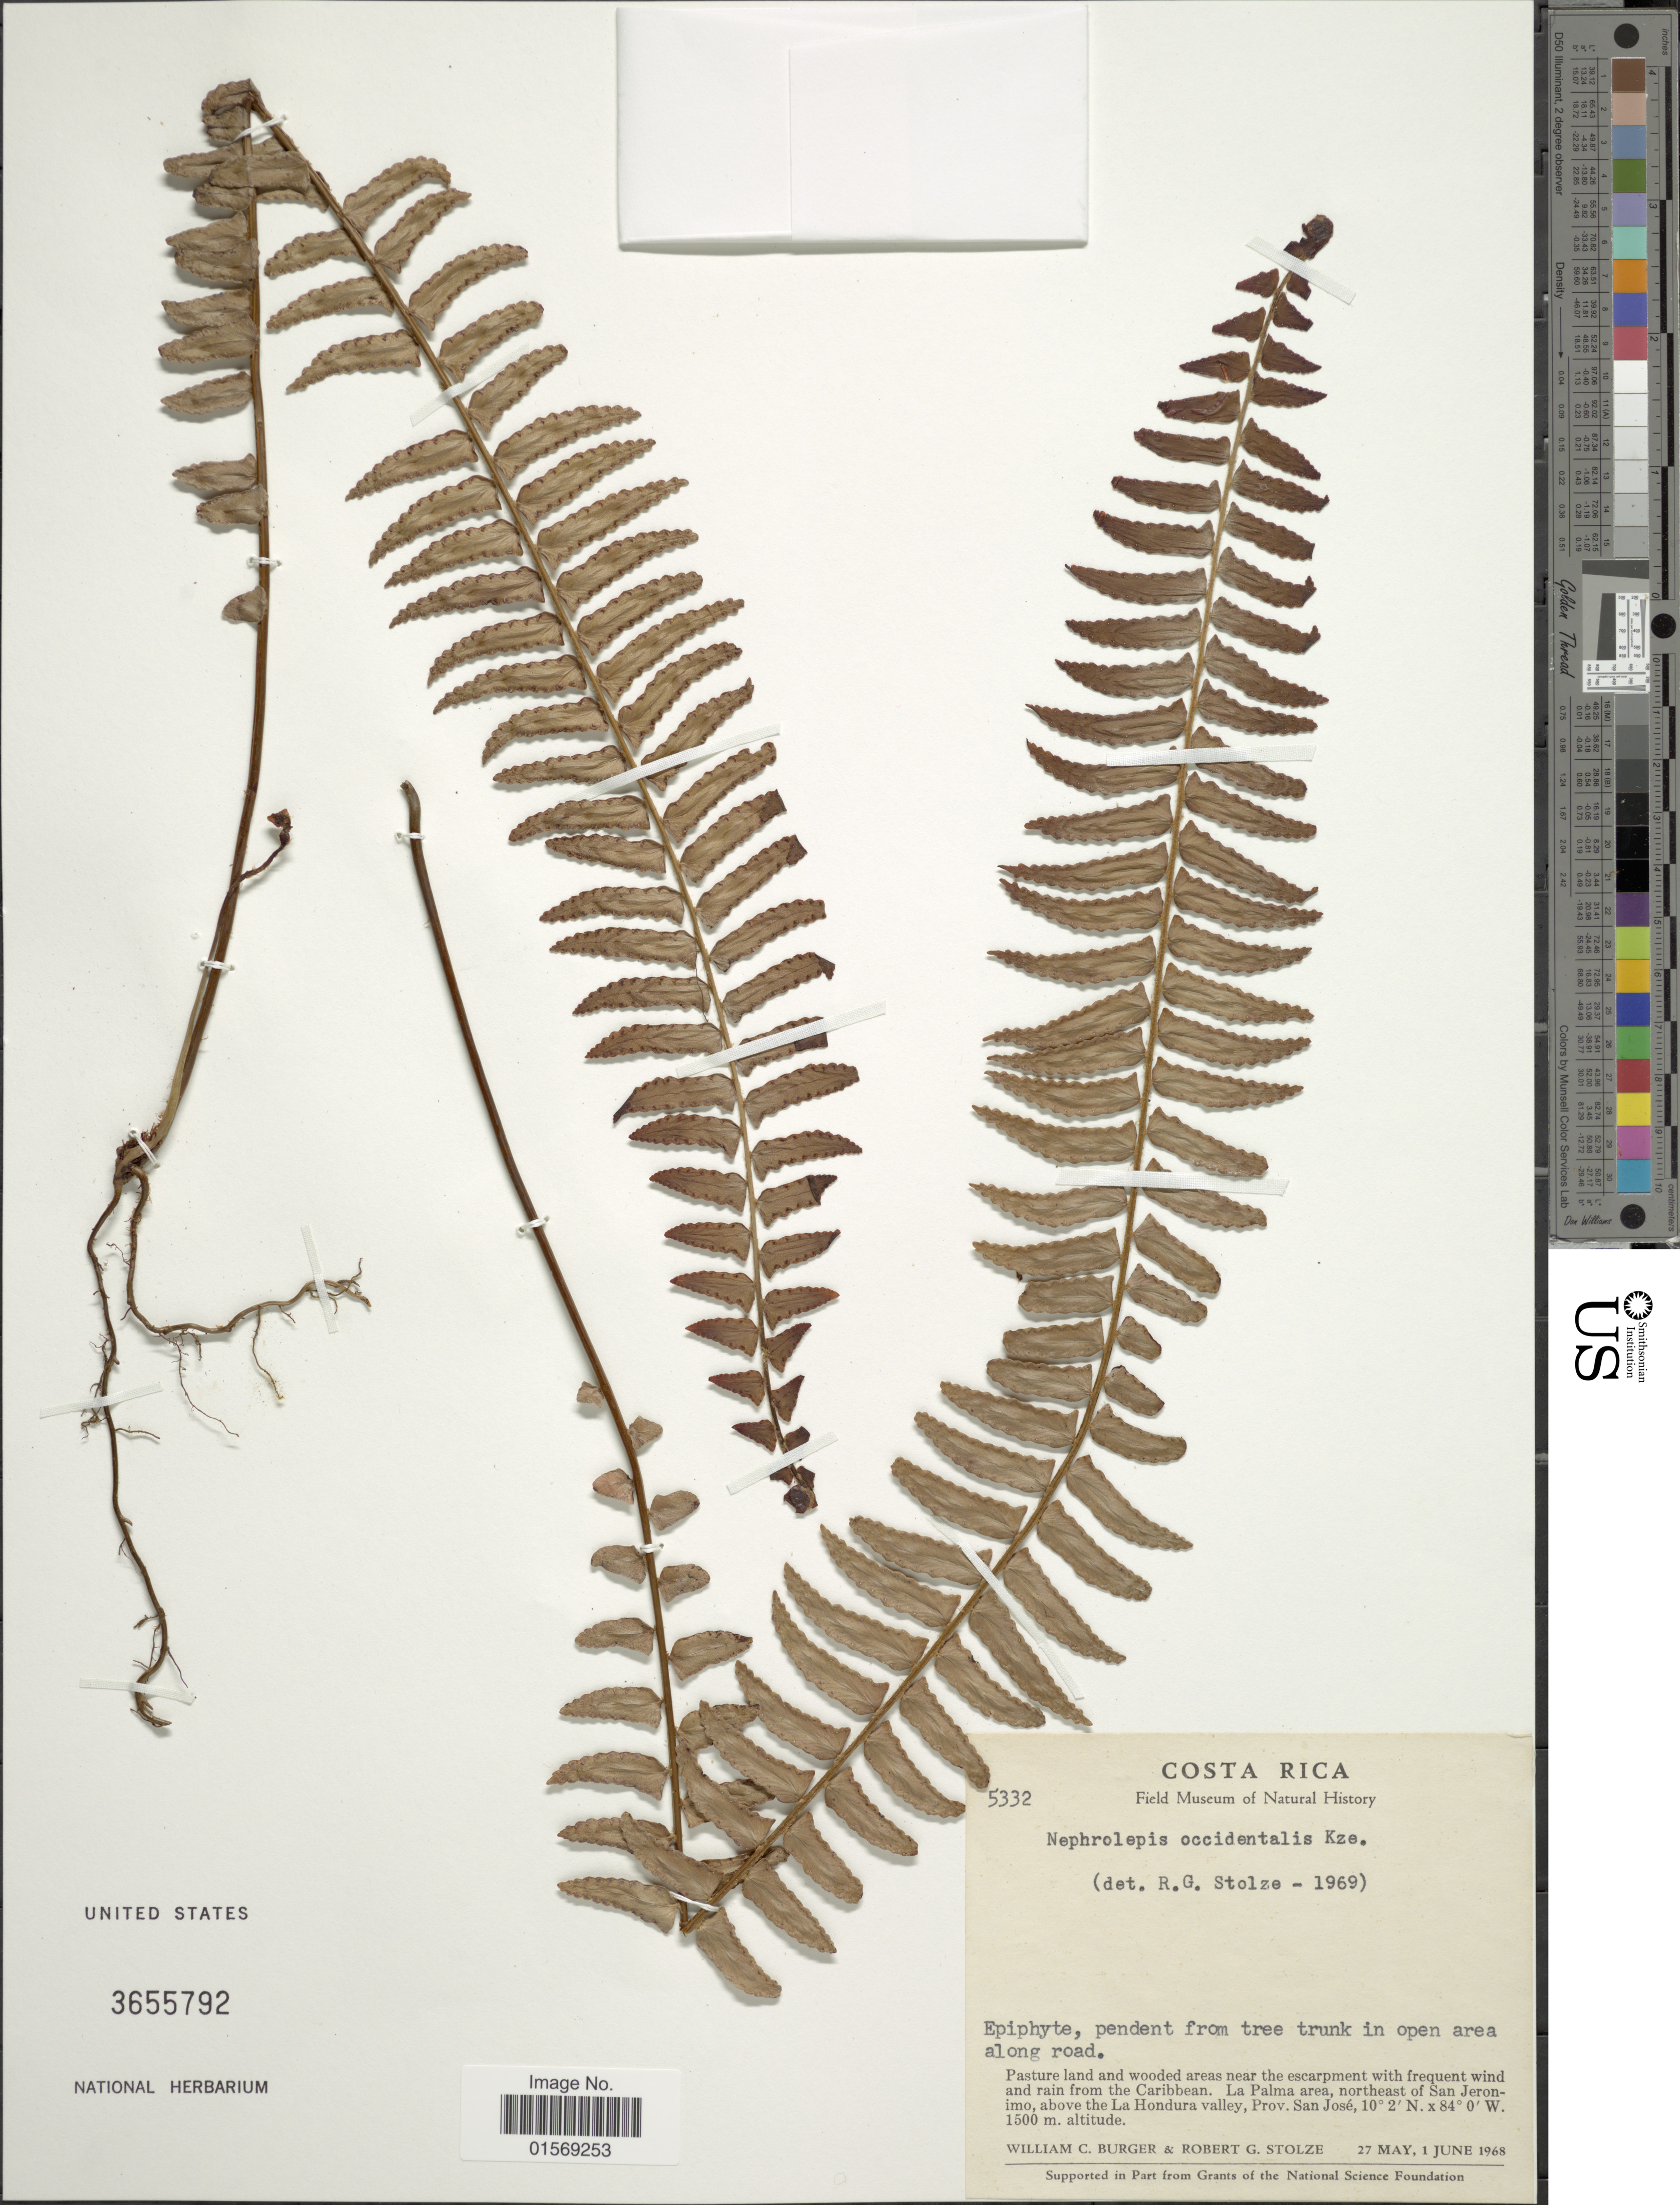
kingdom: Plantae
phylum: Tracheophyta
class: Polypodiopsida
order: Polypodiales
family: Nephrolepidaceae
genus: Nephrolepis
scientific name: Nephrolepis sp.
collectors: W. Burger & R. G. Stolze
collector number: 5332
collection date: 1968-05-27/1968-06-01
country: Costa Rica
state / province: San José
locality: Costa Rica. La Palma area, northeast of San Jeronimo, above La Hondura valley, Prov. San Jose..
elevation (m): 1500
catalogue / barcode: US 3655792